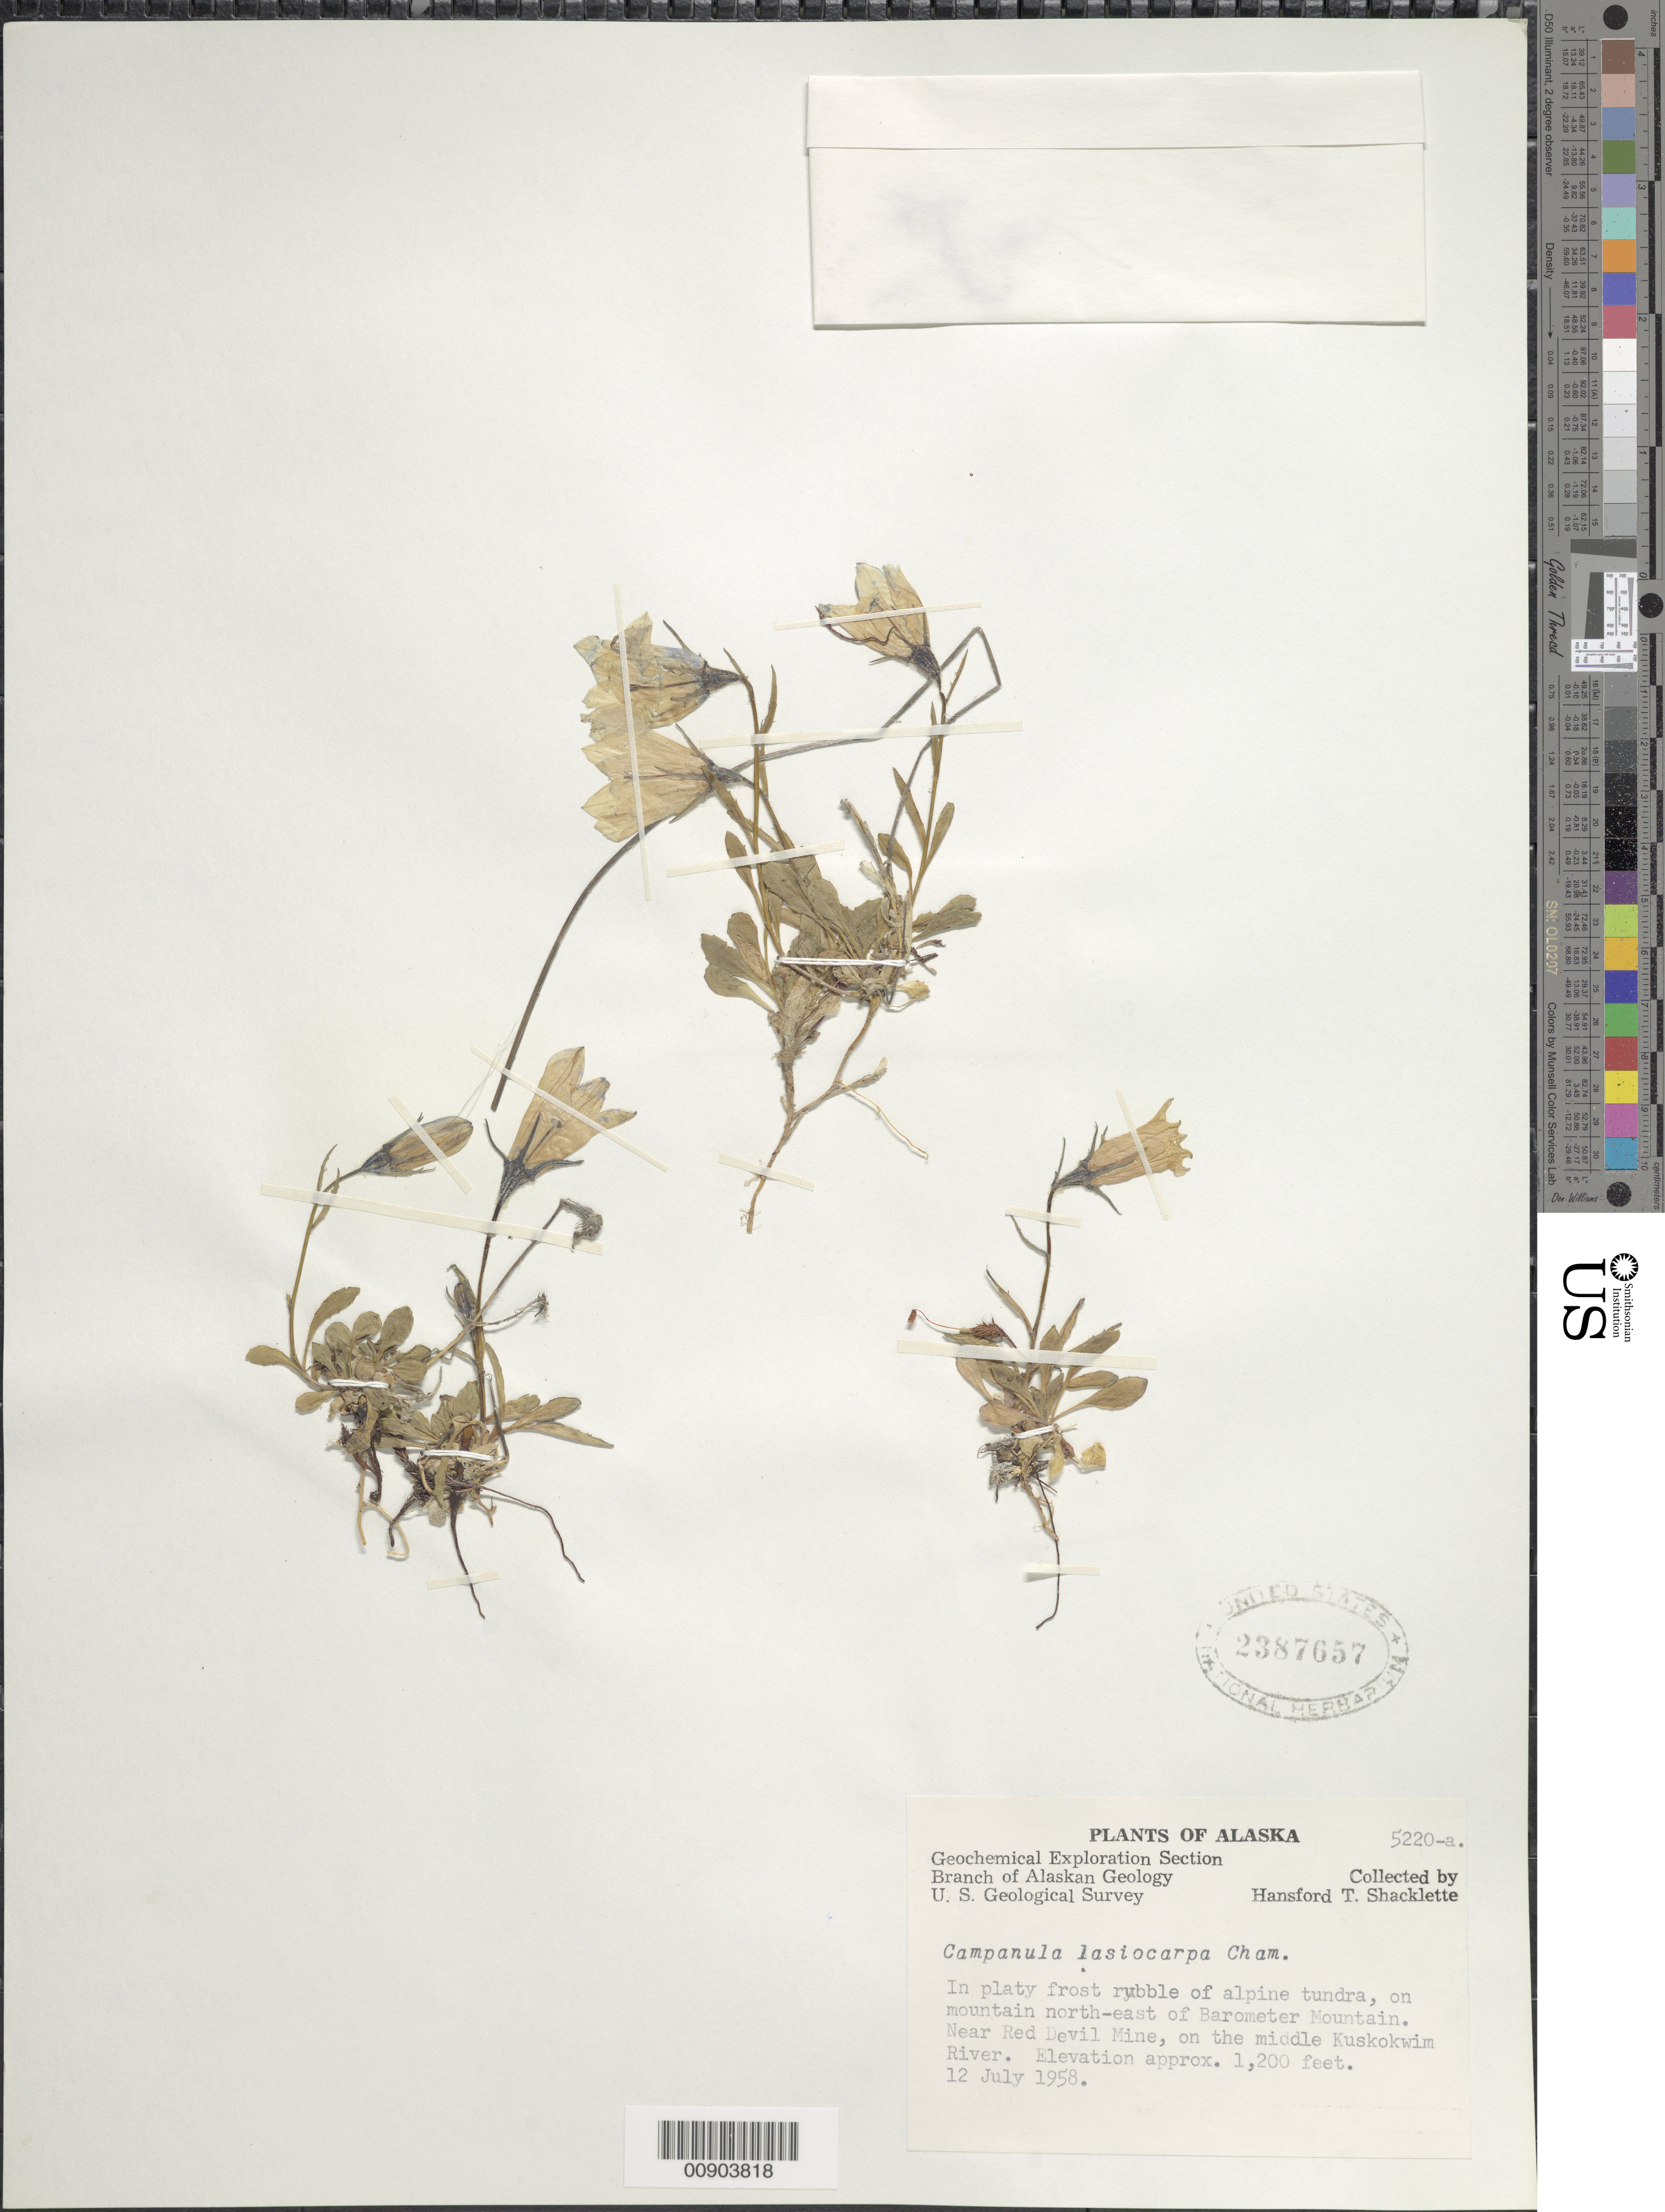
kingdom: Plantae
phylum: Tracheophyta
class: Magnoliopsida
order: Asterales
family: Campanulaceae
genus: Campanula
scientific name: Campanula lasiocarpa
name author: Cham.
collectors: H. Shacklette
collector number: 5200a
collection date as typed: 12 July 1958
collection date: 1958-07-12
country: United States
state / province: Alaska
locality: North-east of Barometer Mountain. Near Red Devil Mine, on the middle Kuskokwim River.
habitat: In platy frost rubble of alpine tundra, on mountain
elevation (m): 366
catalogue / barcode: US 2387657